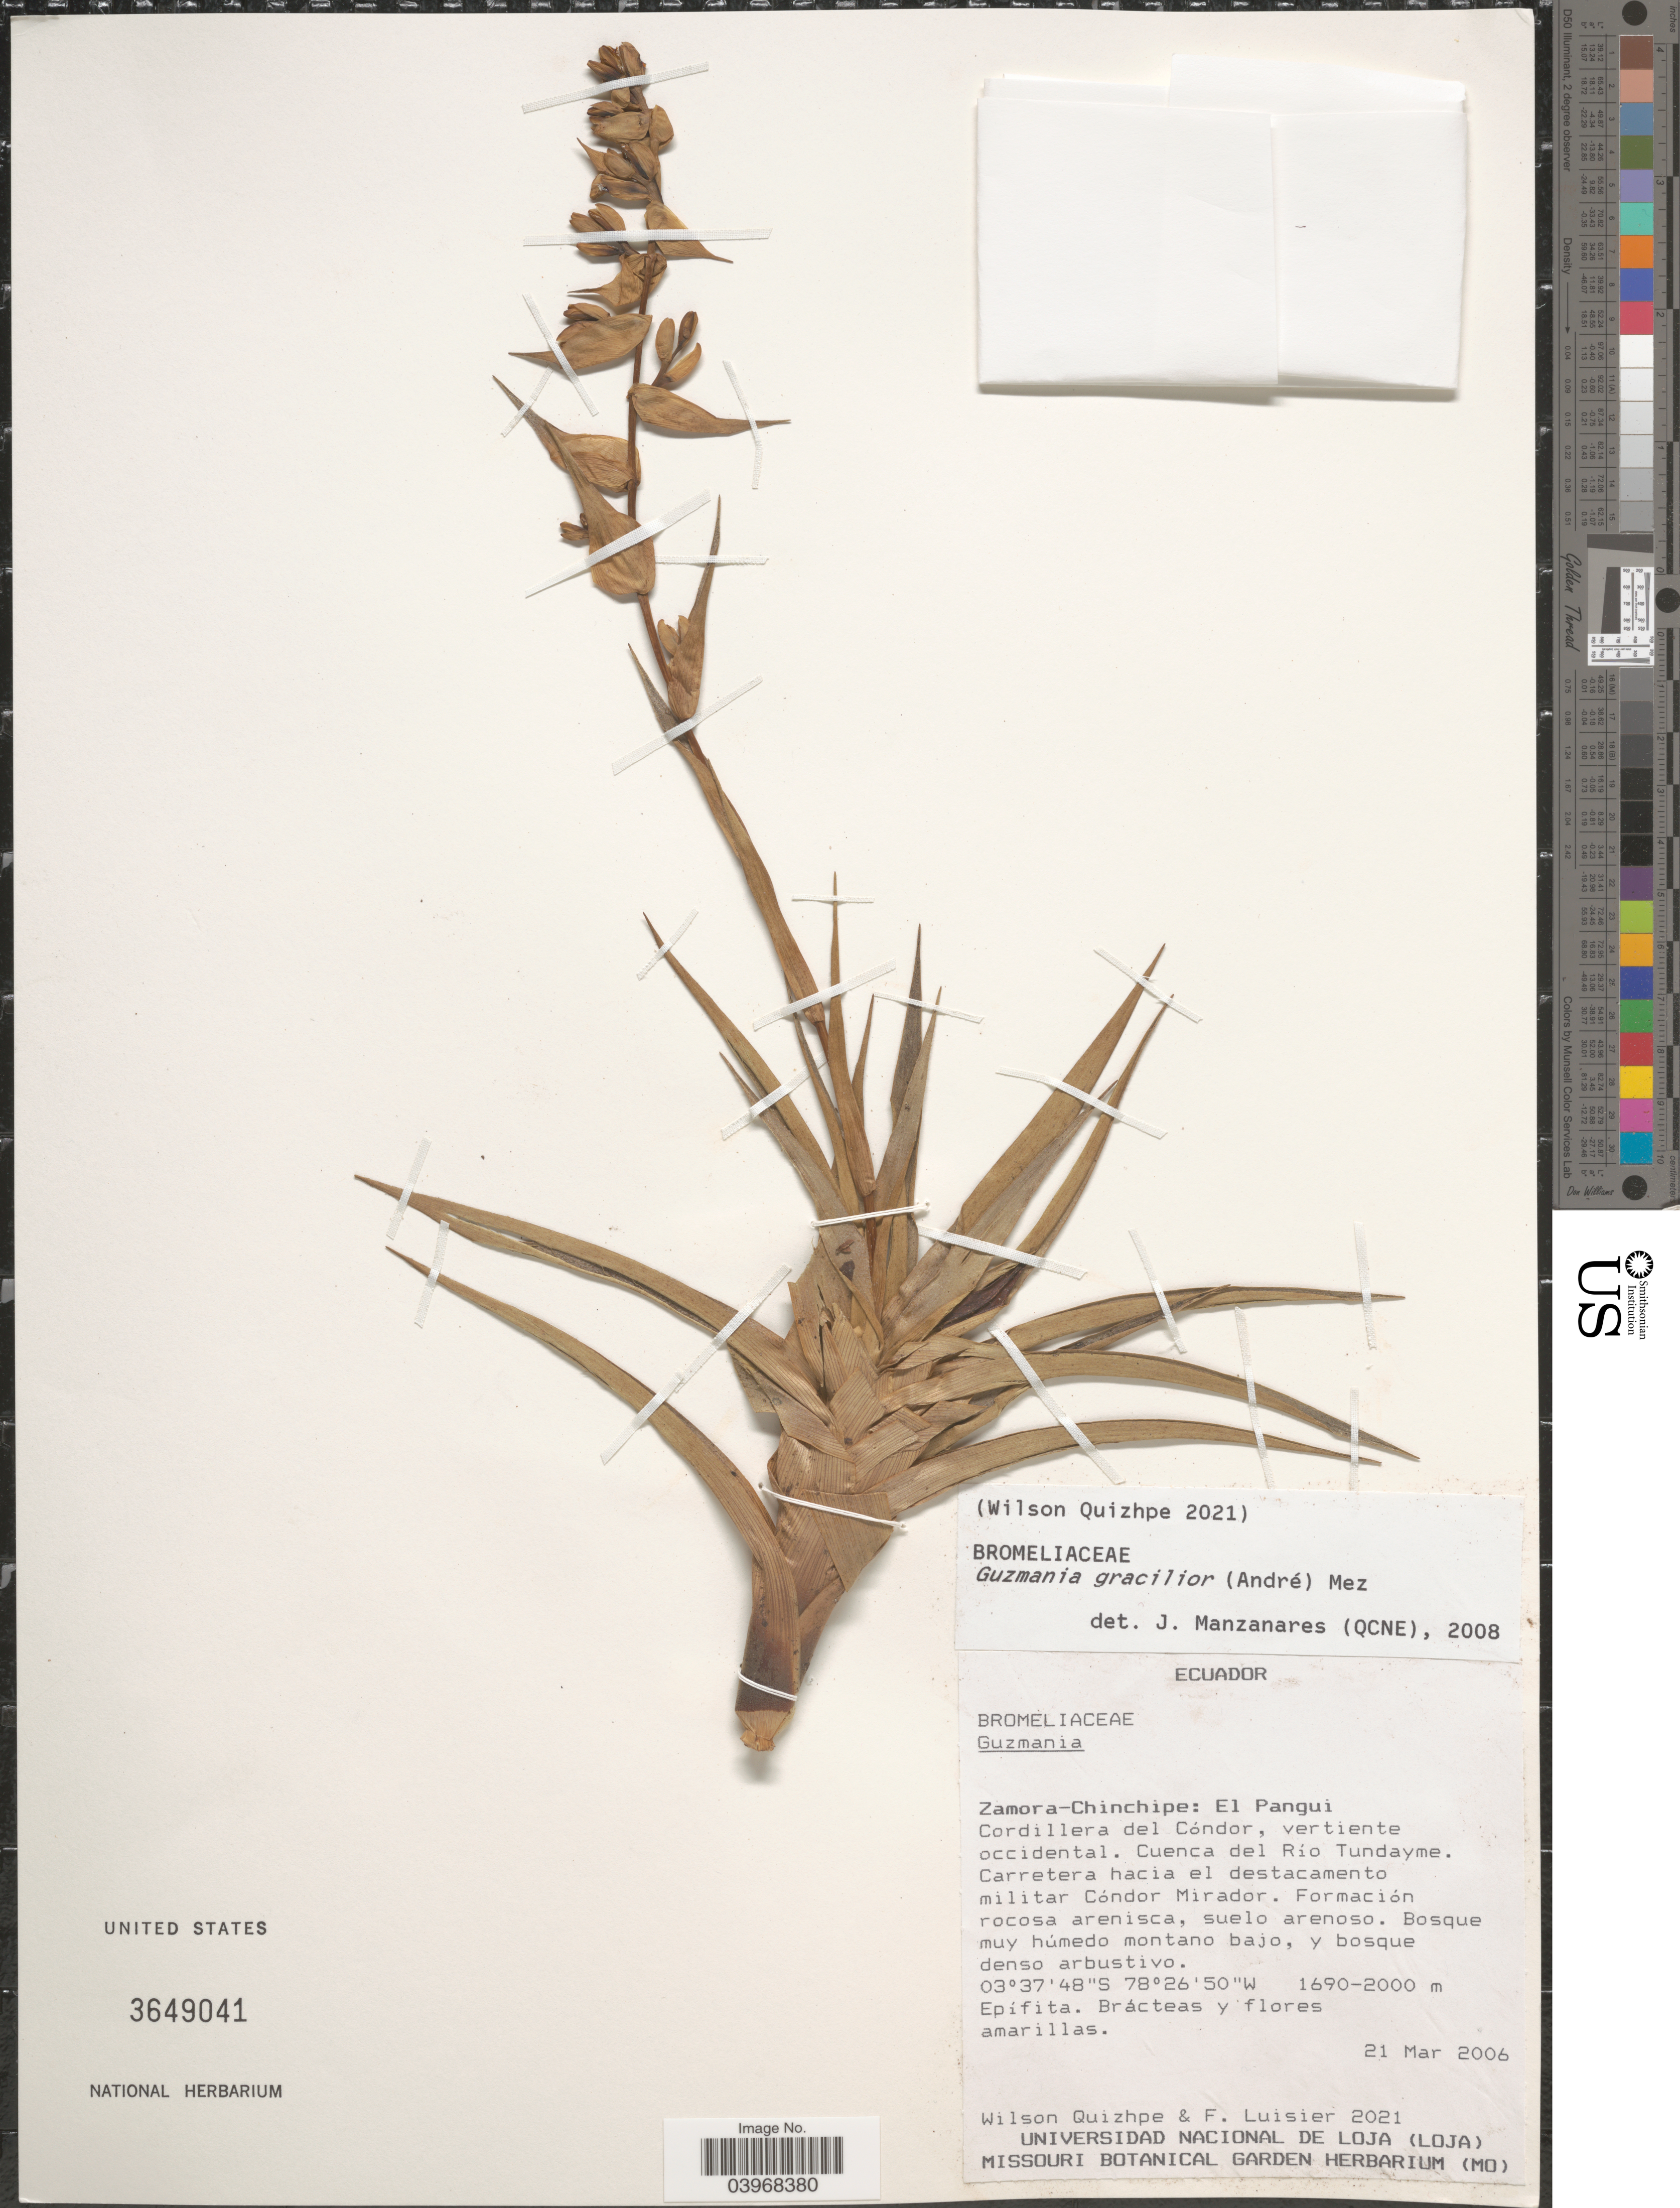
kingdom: Plantae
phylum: Tracheophyta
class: Liliopsida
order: Poales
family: Bromeliaceae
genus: Guzmania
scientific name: Guzmania gracilior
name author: (André) Mez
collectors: W. Quizhpe & F. Luisier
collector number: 2021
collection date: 2006-03-21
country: Ecuador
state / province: Zamora-Chinchipe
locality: El Pangui. Cordillera del Cóndor, vertiente occidental. Cuenca del Río Tundayme. Carretera hacia el destacamento militar Cóndor Mirador.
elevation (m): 1690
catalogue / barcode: US 3649041